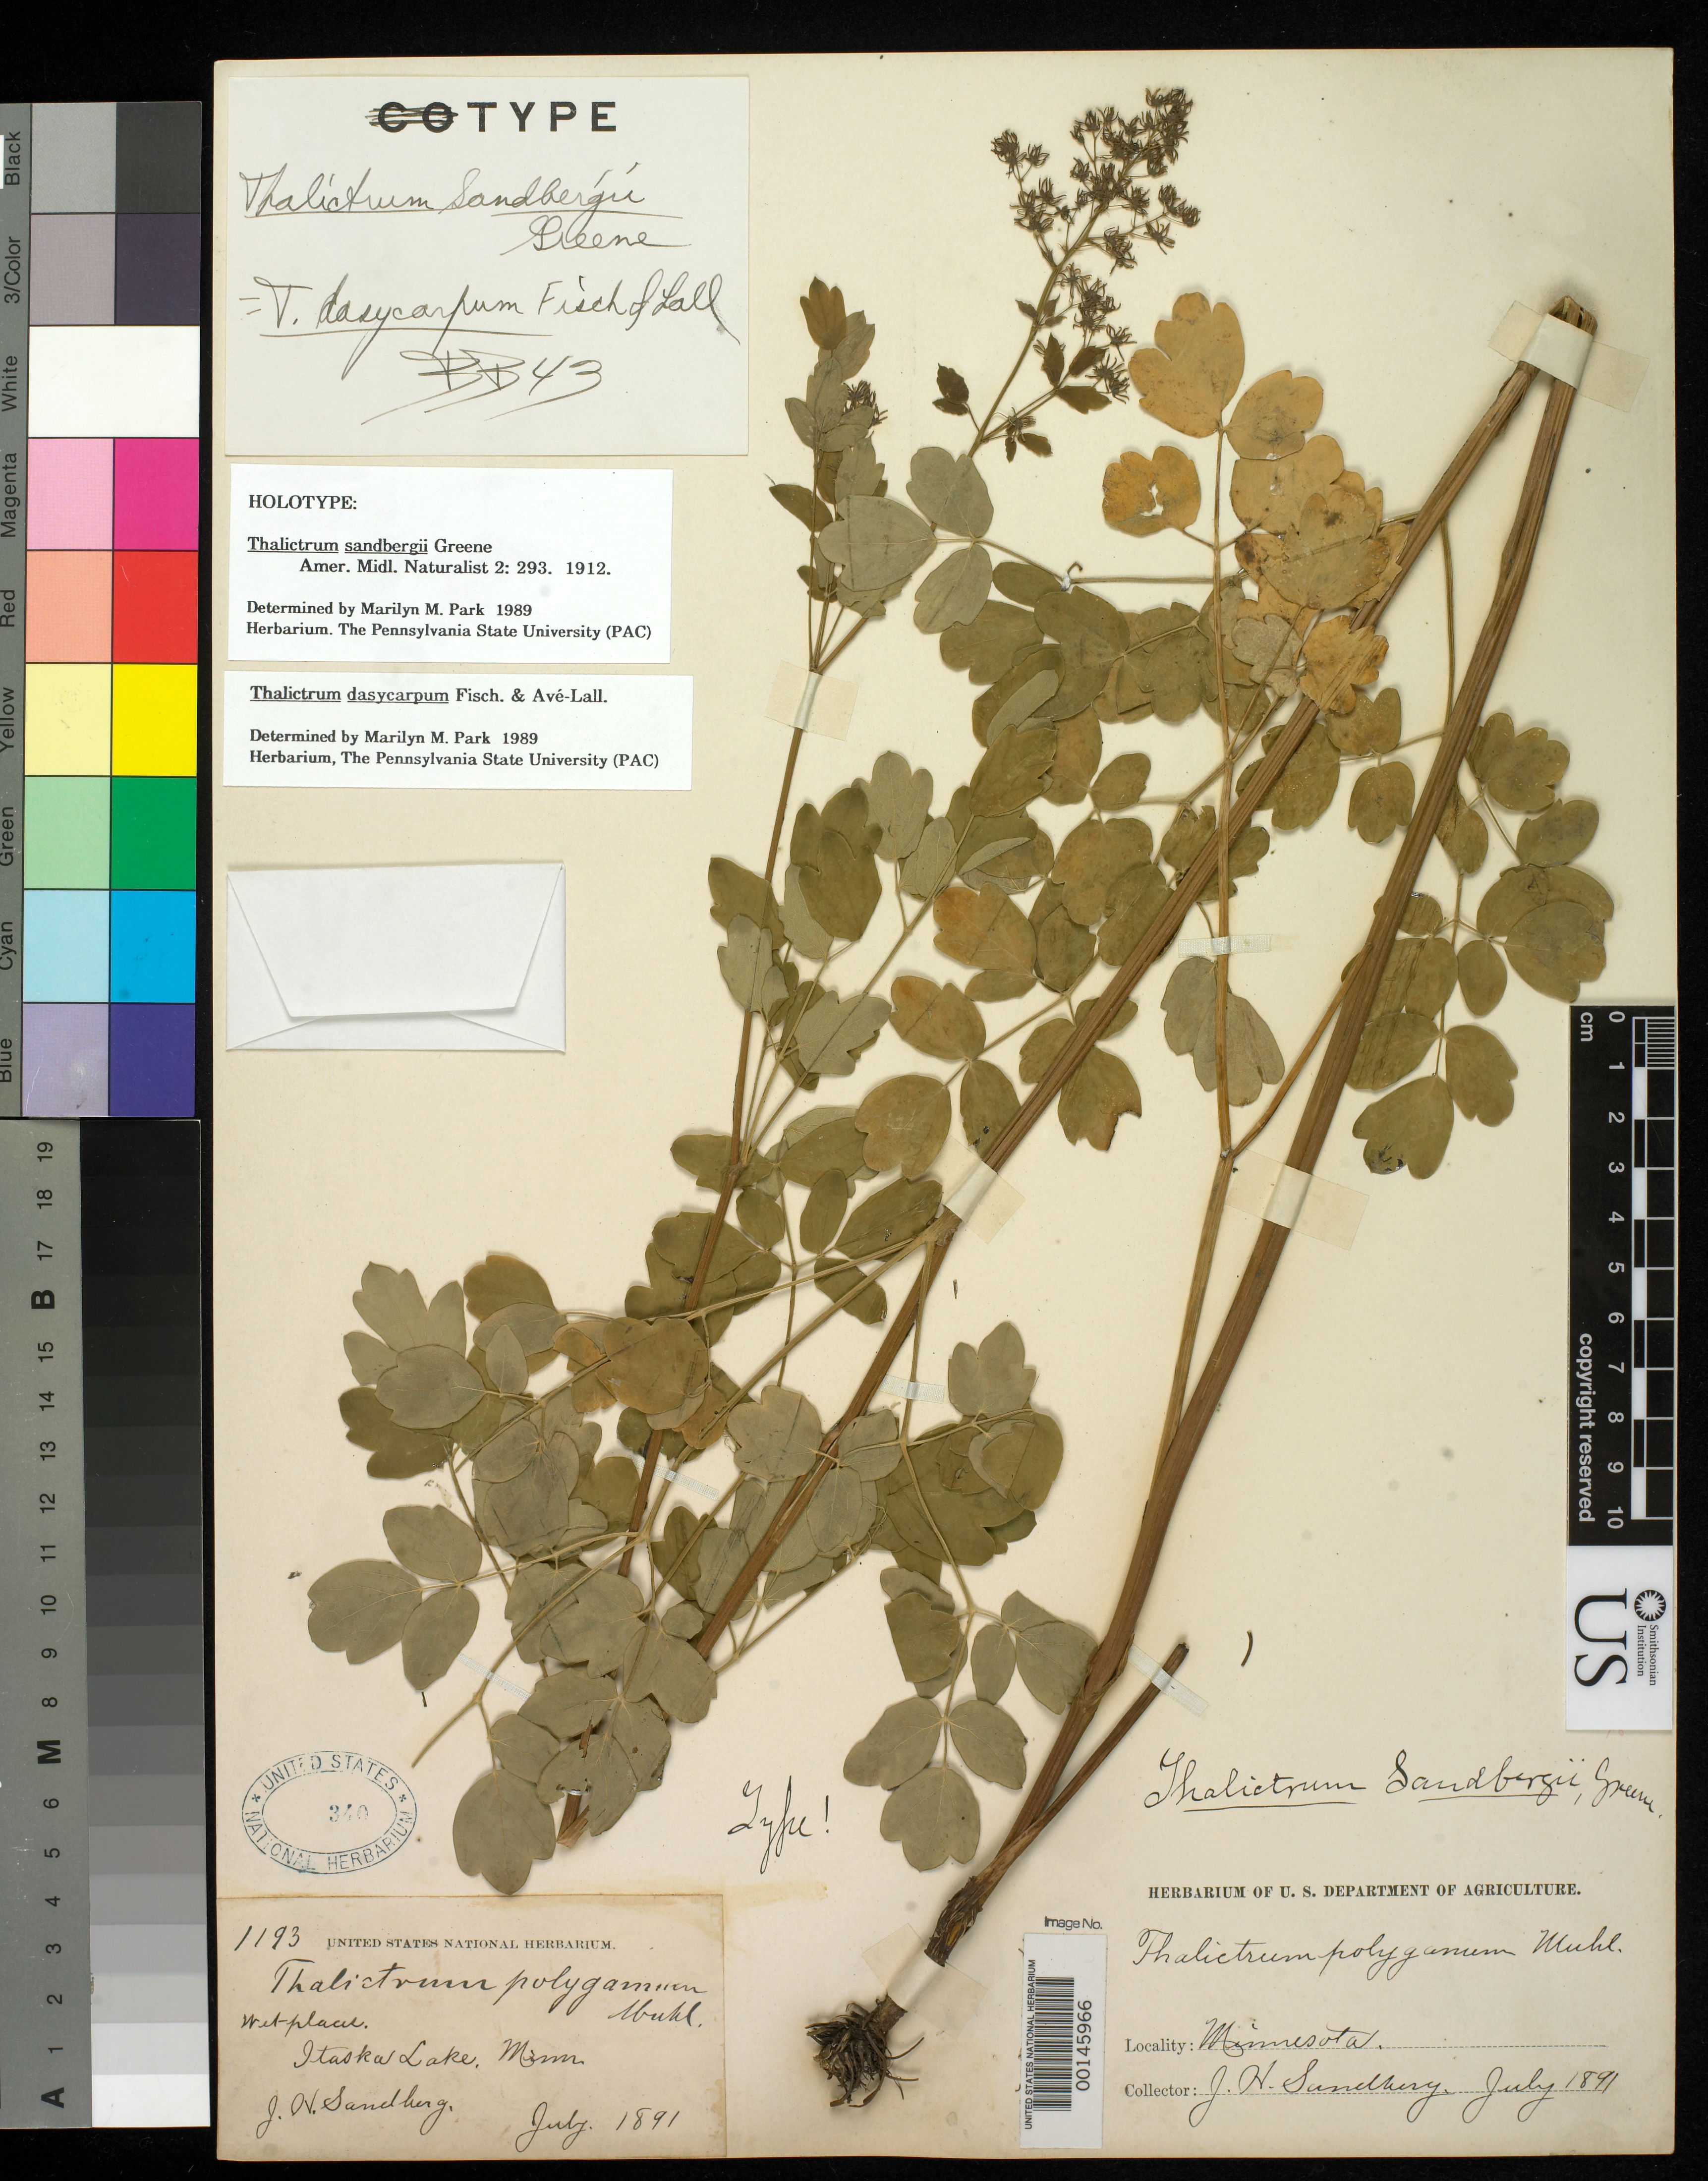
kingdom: Plantae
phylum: Tracheophyta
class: Magnoliopsida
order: Ranunculales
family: Ranunculaceae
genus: Thalictrum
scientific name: Thalictrum sandbergii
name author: Greene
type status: Holotype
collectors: J. H. Sandberg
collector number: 1193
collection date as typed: Jul 1891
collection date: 1891-07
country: United States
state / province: Minnesota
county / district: Clearwater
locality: Itaska Lake.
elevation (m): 450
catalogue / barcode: US 340